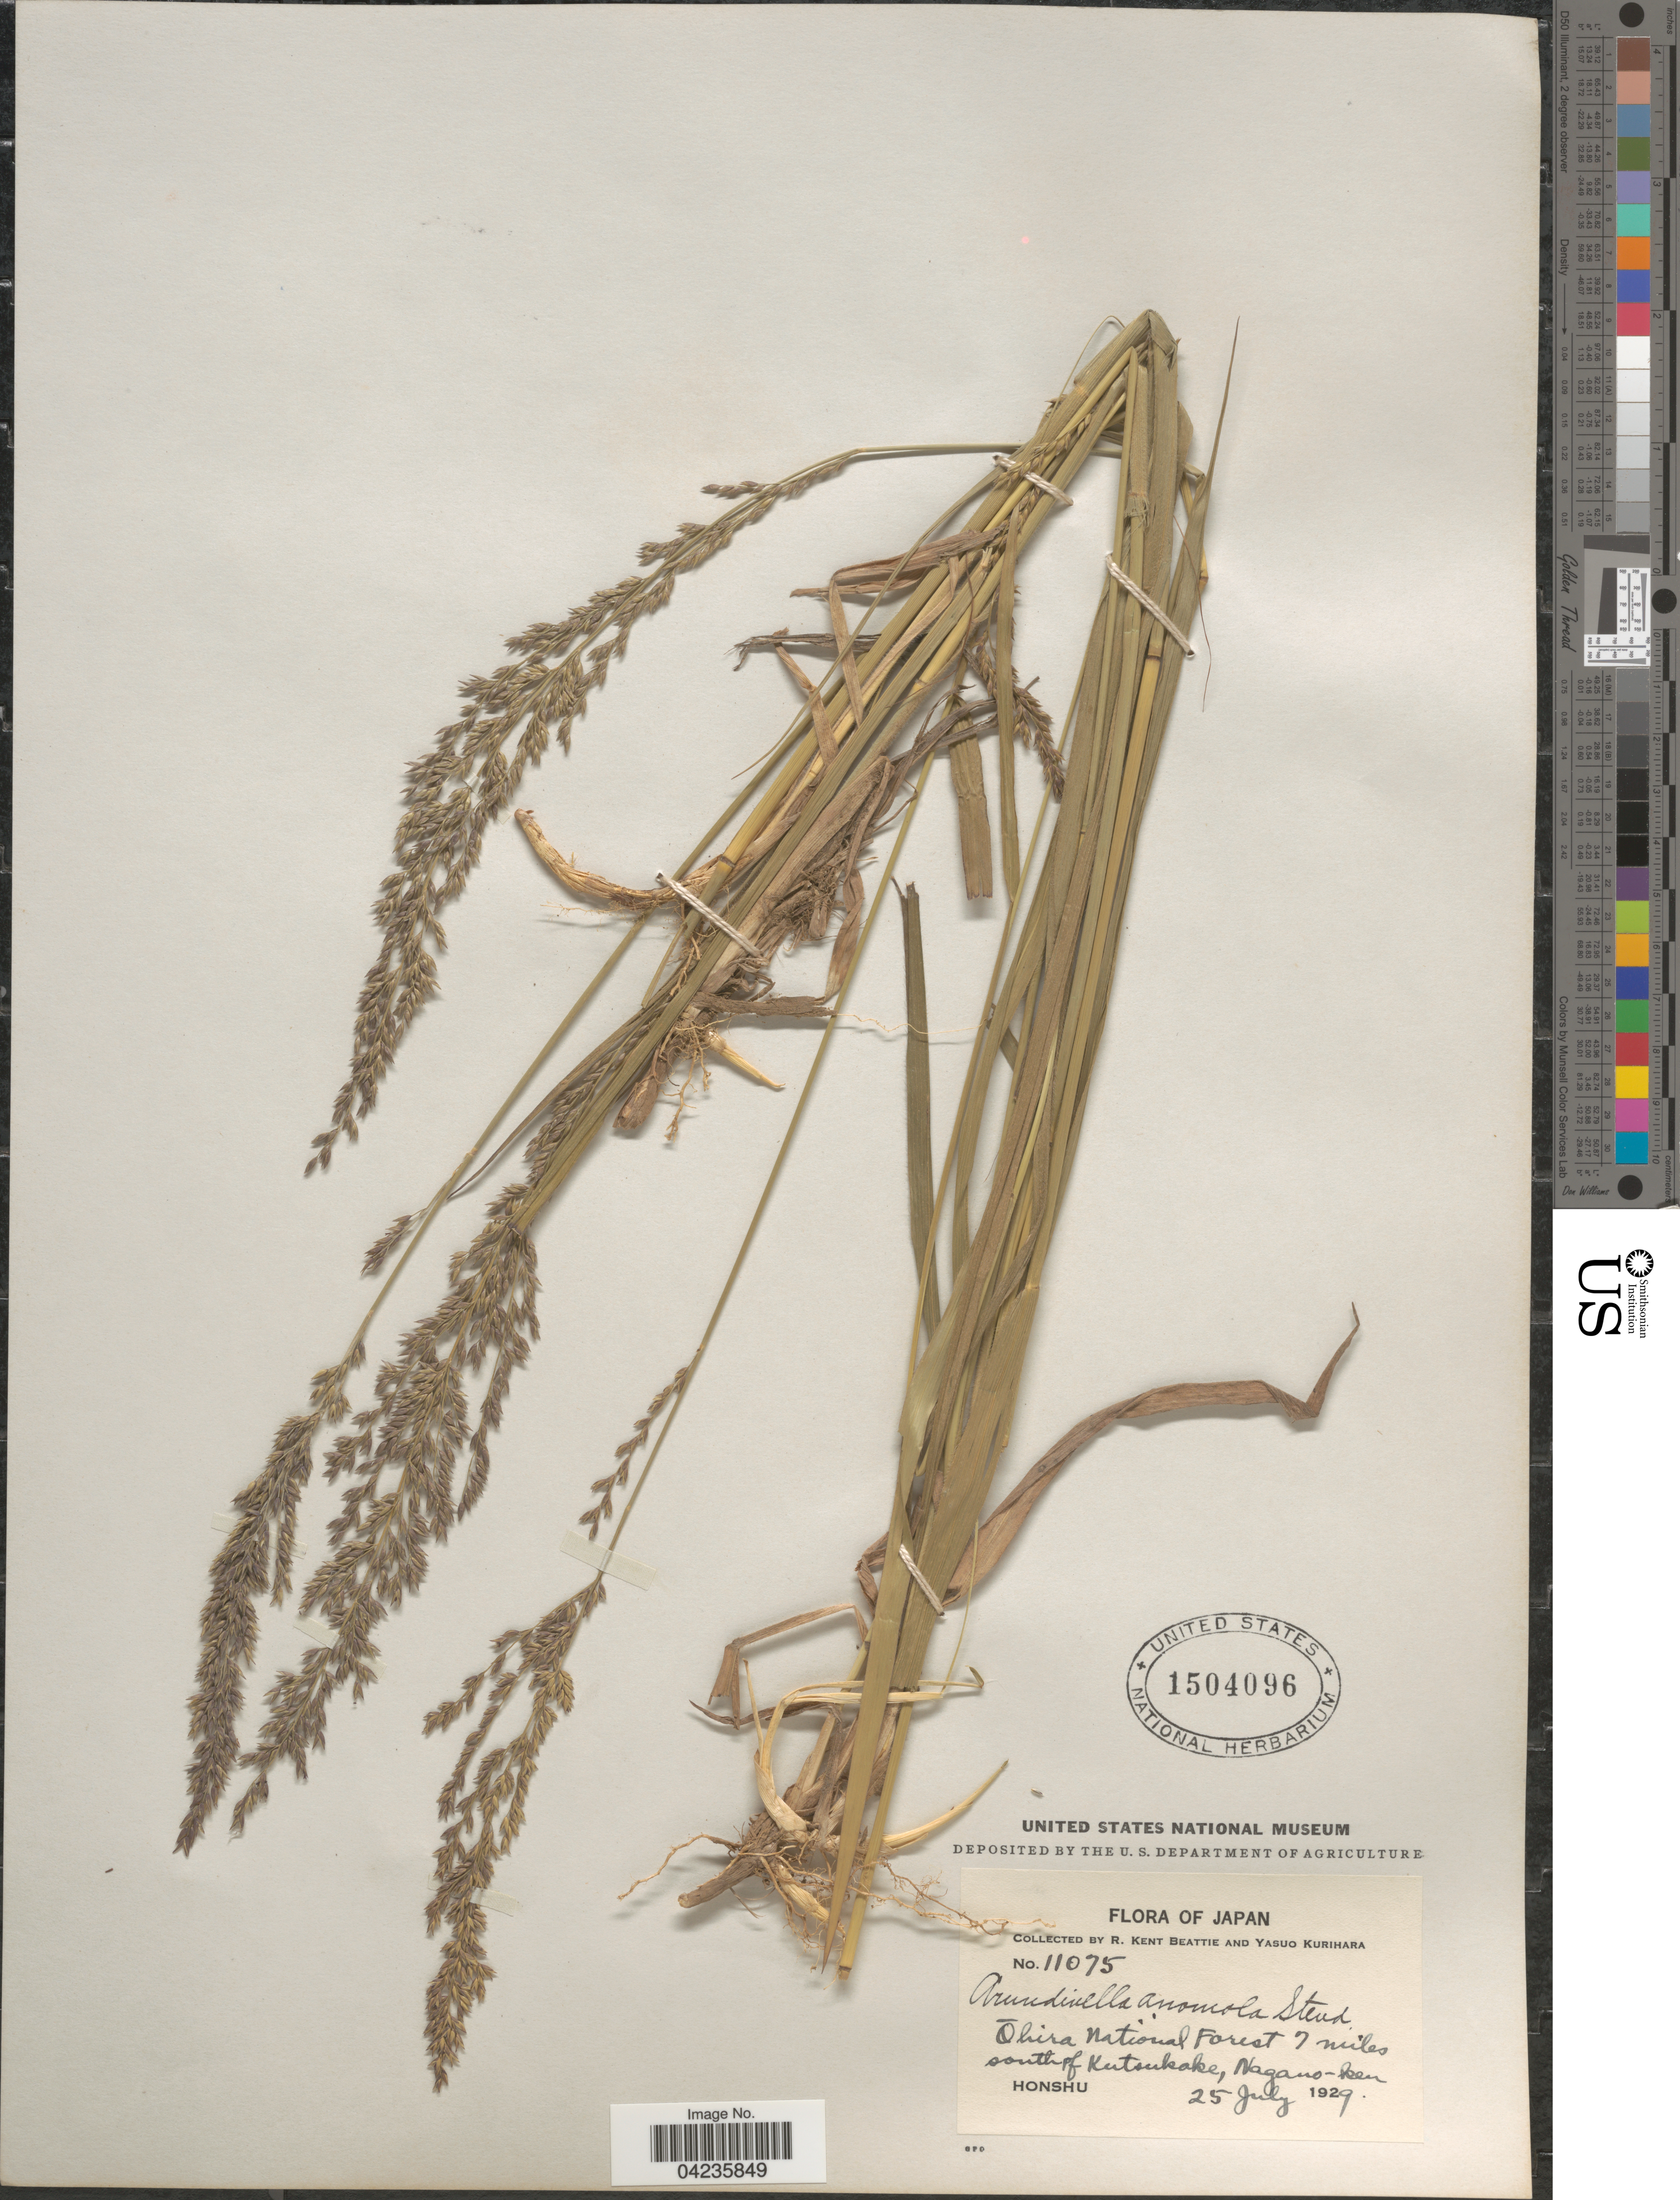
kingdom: Plantae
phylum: Tracheophyta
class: Liliopsida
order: Poales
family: Poaceae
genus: Arundinella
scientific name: Arundinella hirta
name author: (Thunb.) Tanaka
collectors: R. K. Beattie & Y. Kurihara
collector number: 11075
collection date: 1929-07-25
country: Japan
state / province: Nagano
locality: Ohira National Forest 7 miles south of Kutsukake, Nagano-ken. Honshu.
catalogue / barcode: US 1504096